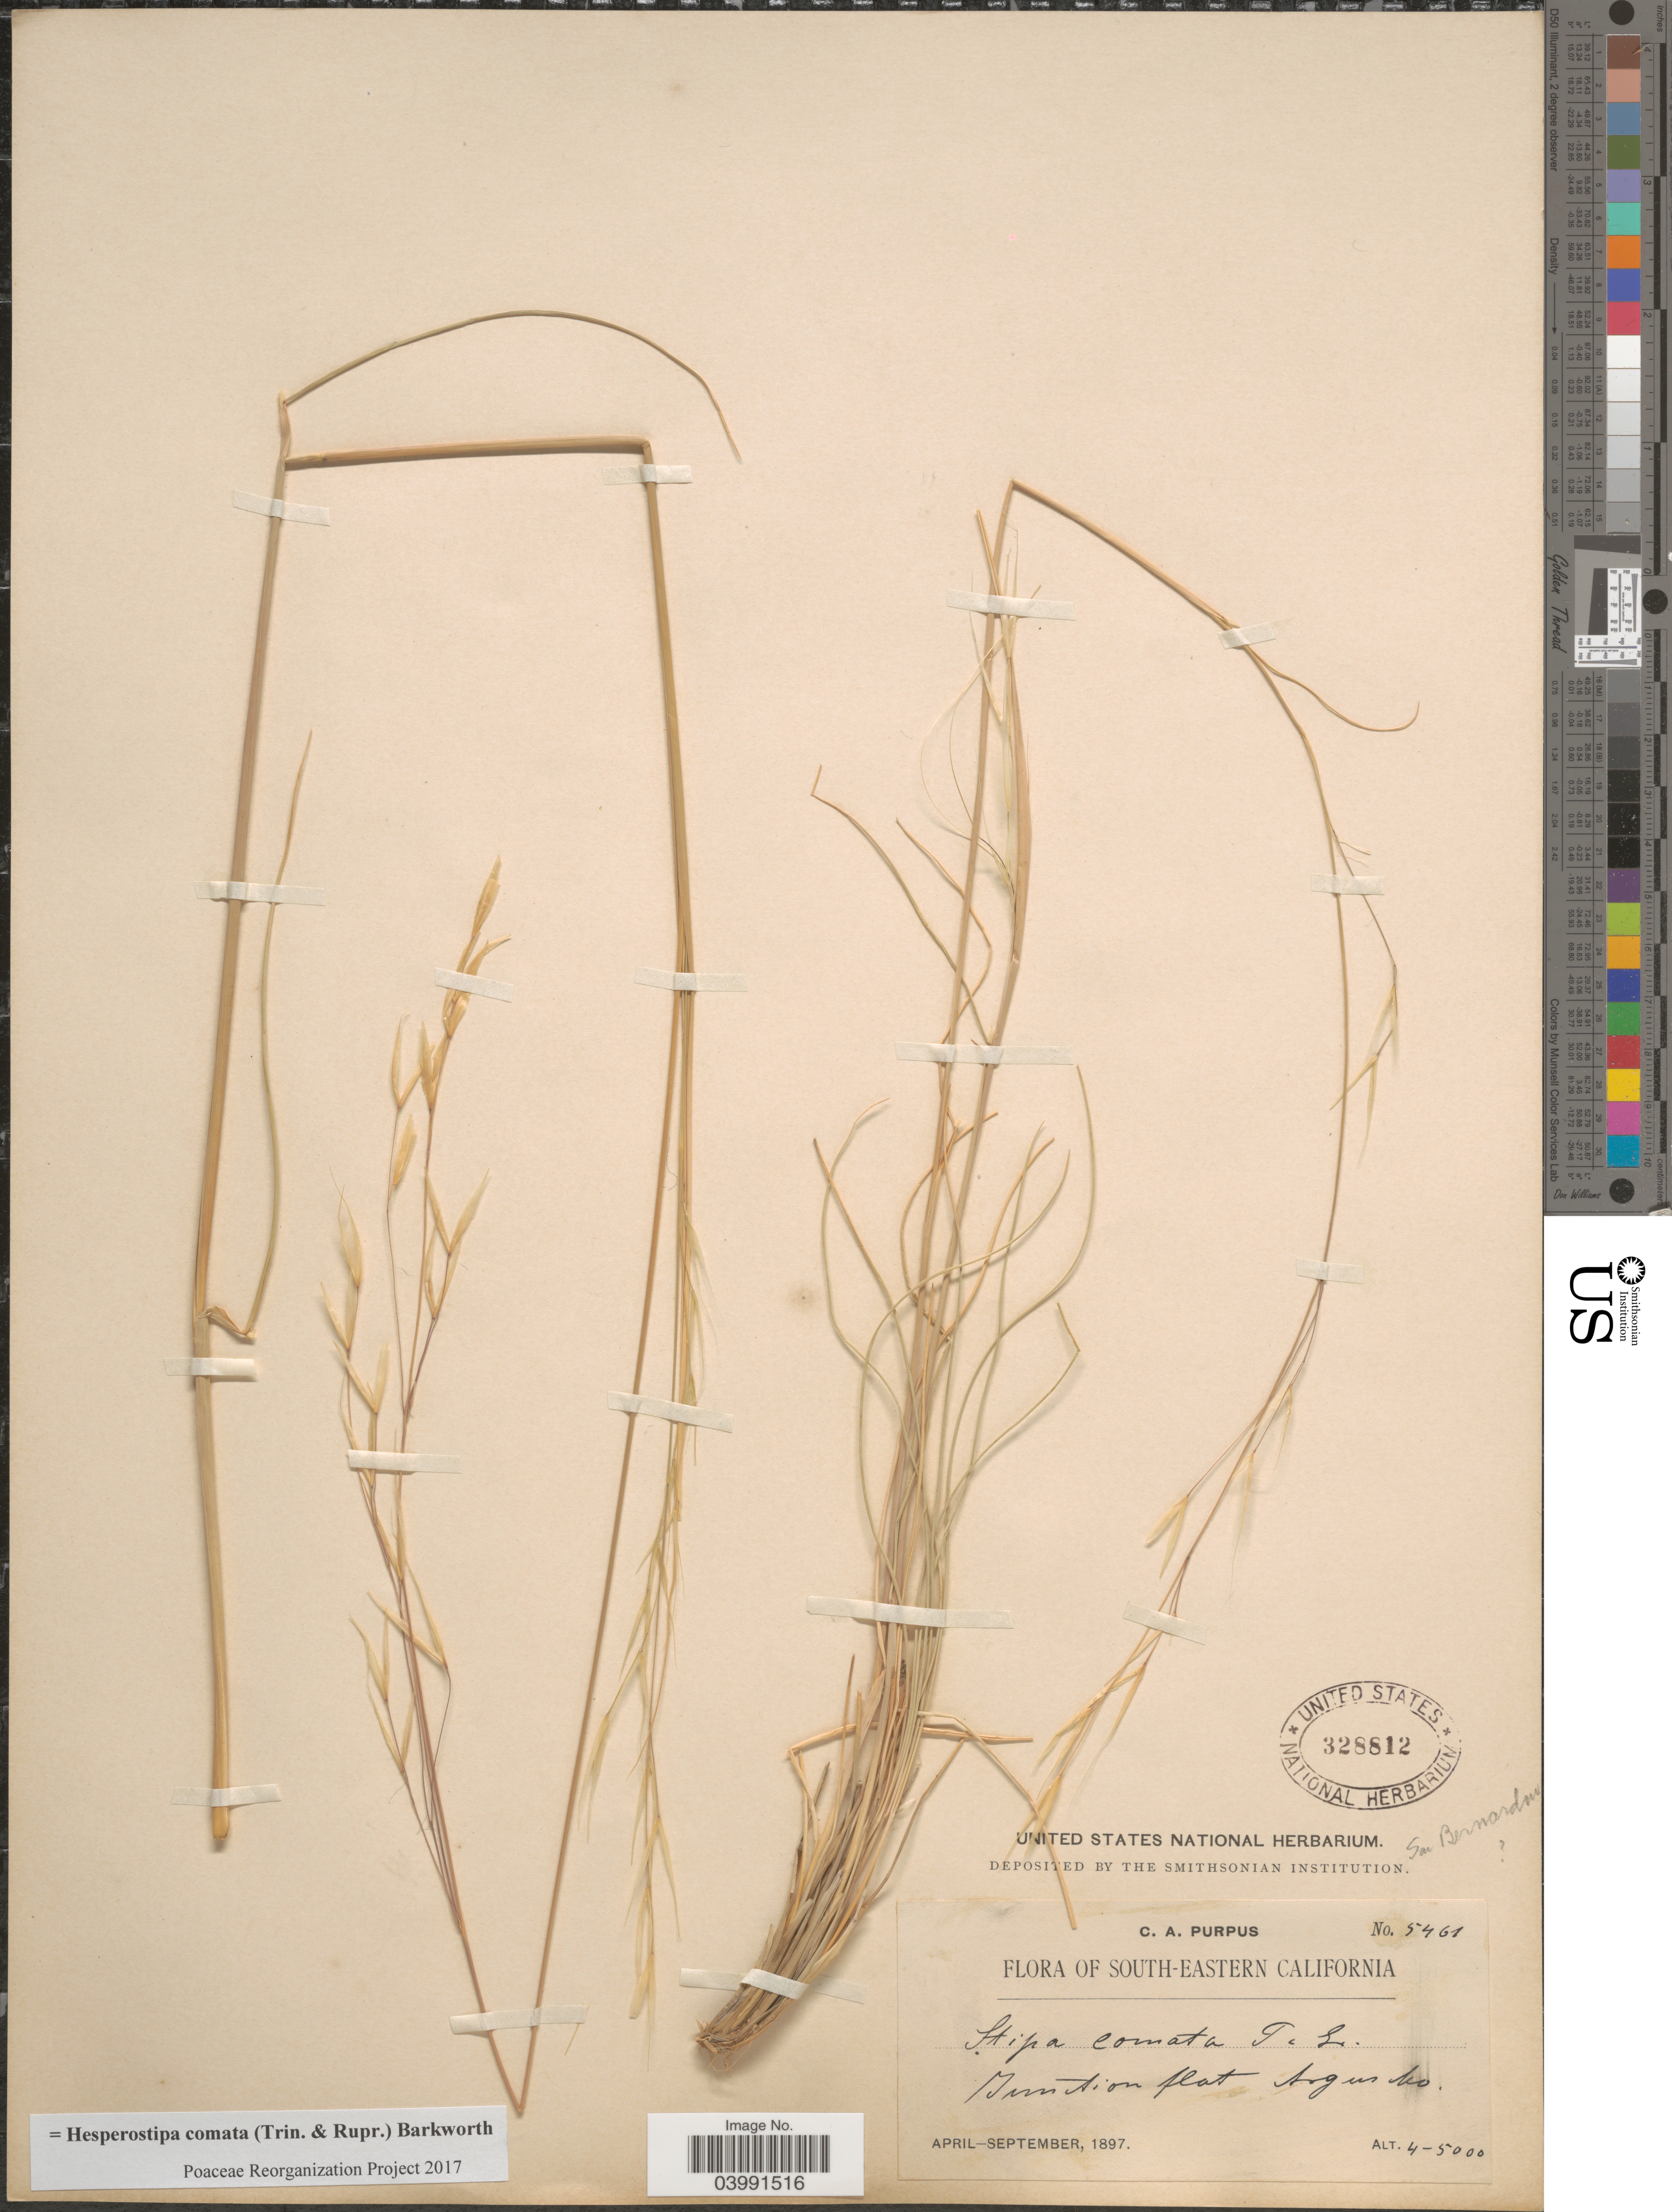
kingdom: Plantae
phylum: Tracheophyta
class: Liliopsida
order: Poales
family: Poaceae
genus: Hesperostipa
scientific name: Hesperostipa comata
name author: (Trin. & Rupr.) Barkworth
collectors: C. A. Purpus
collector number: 5461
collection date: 1897-08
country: United States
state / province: California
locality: South-Eastern California. Junction flat.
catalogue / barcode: US 328812